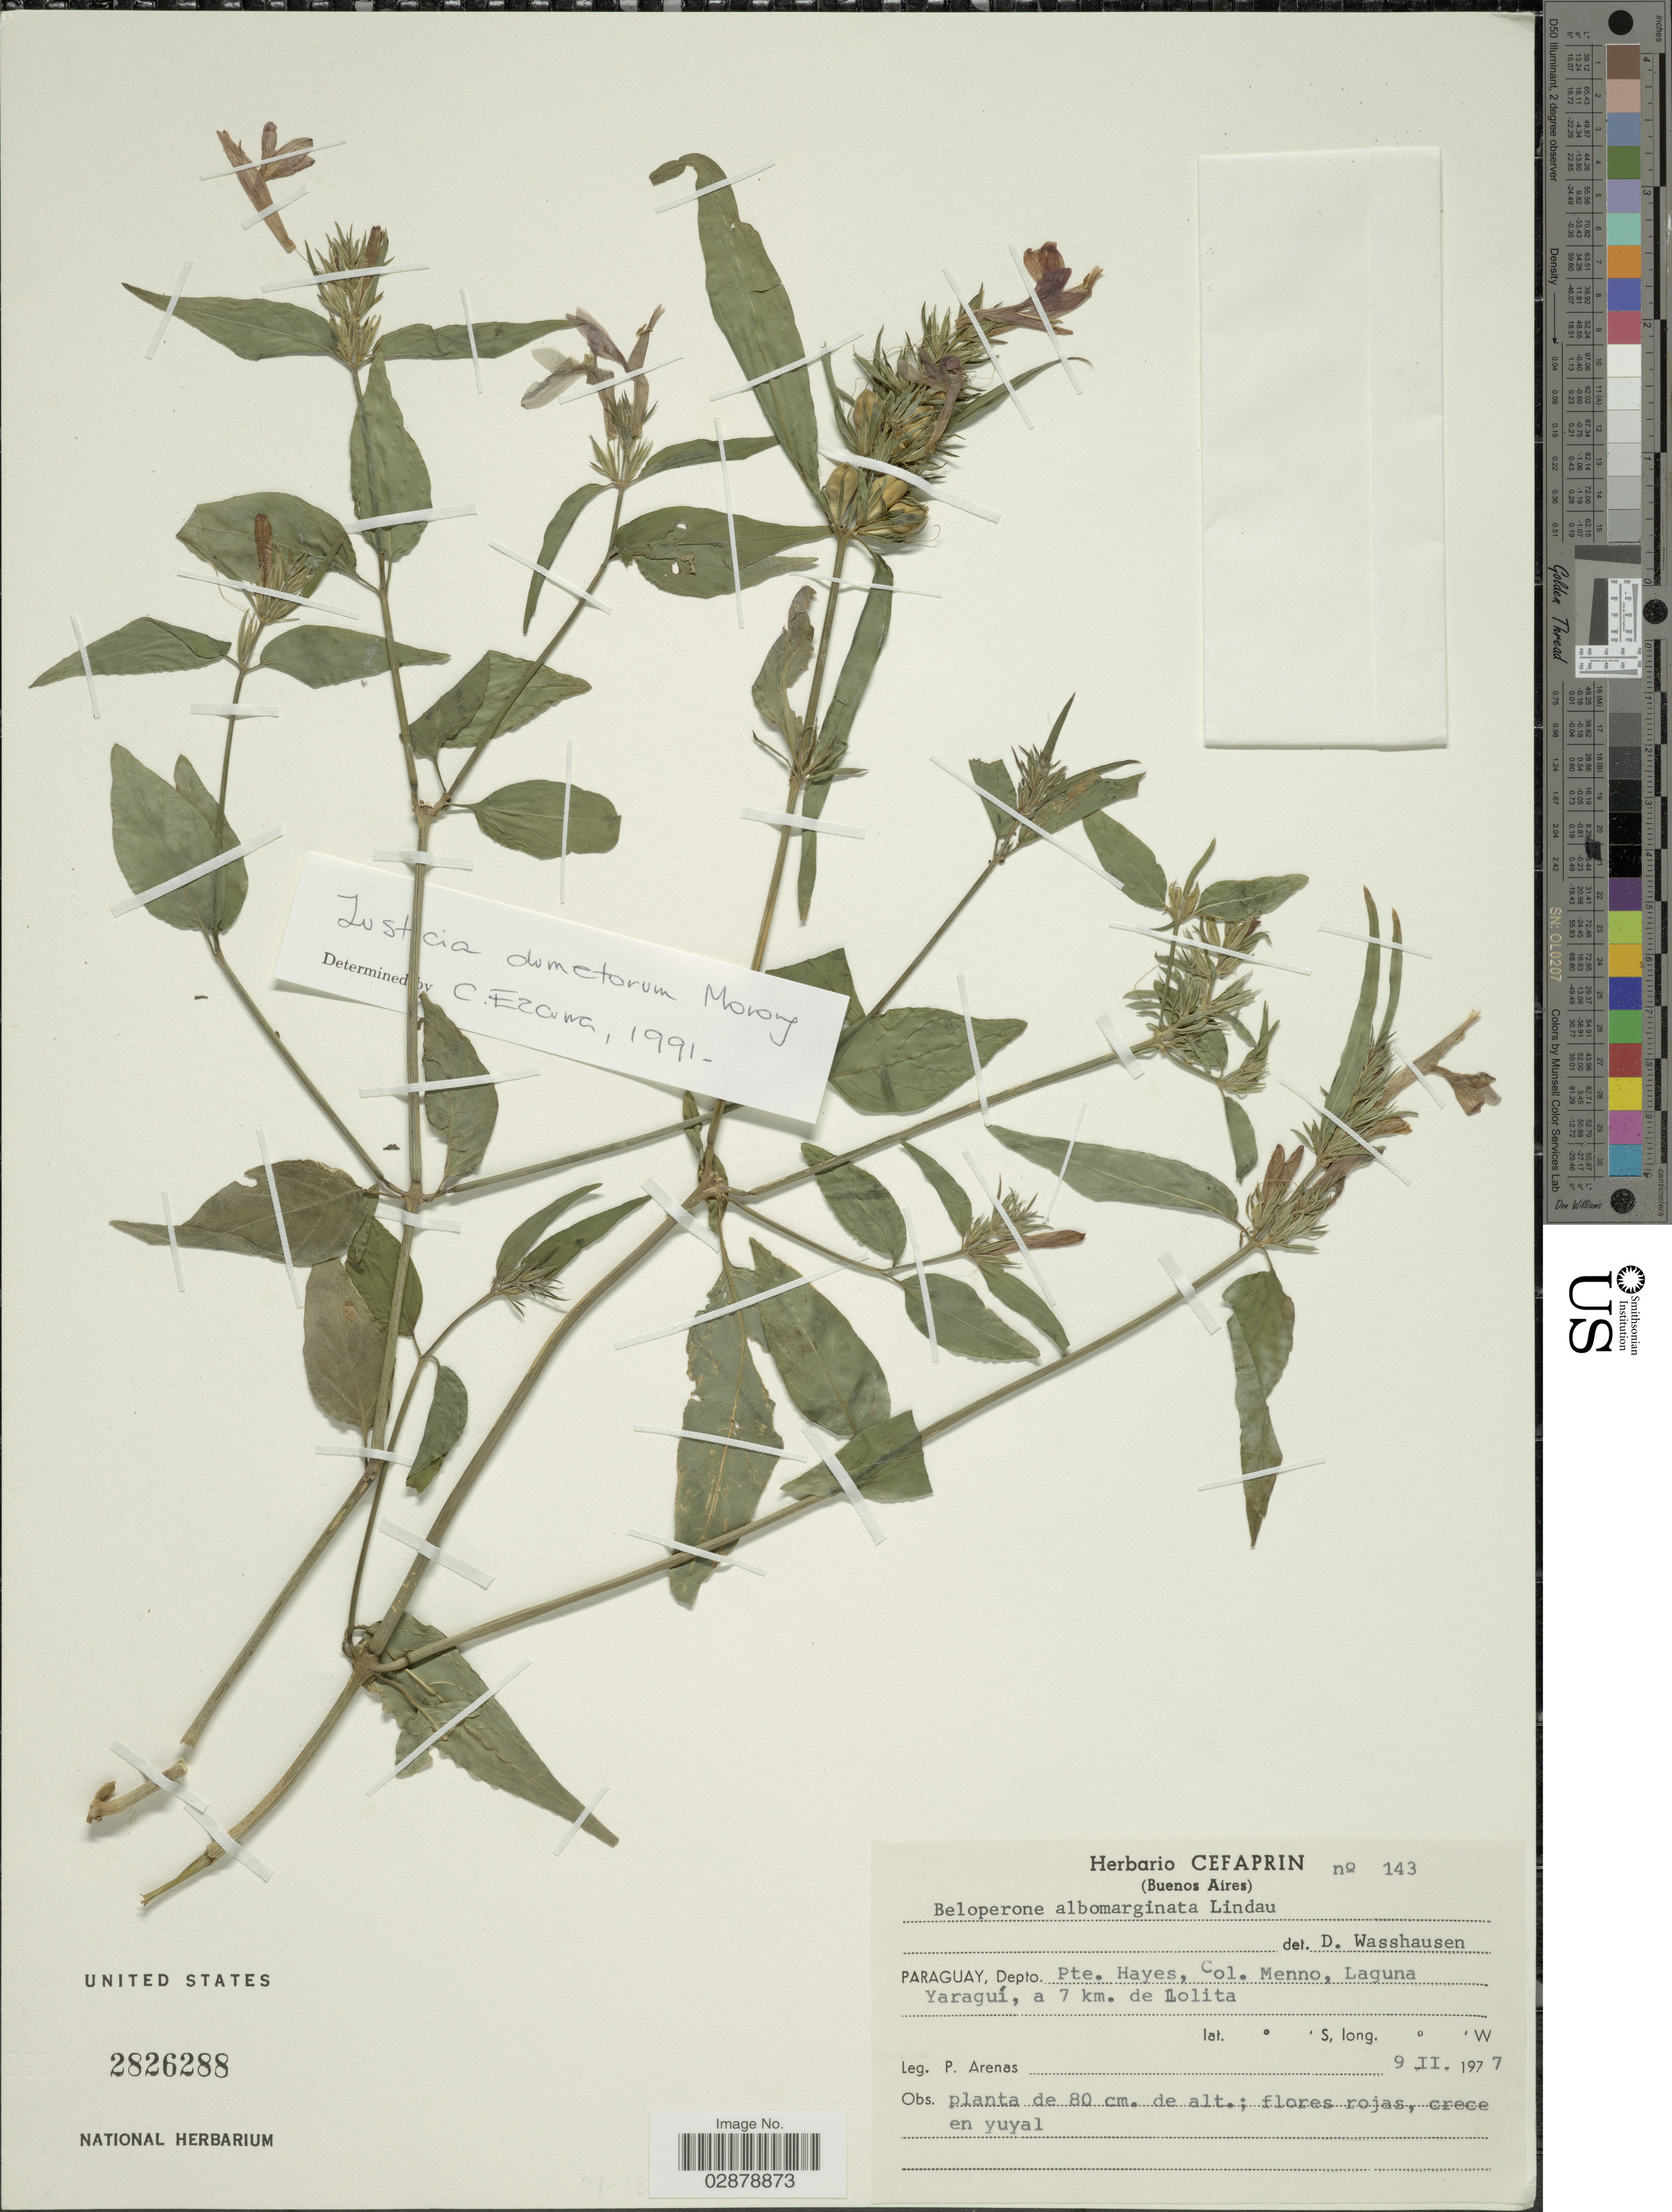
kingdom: Plantae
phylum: Tracheophyta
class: Magnoliopsida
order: Lamiales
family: Acanthaceae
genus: Justicia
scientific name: Justicia dumetorum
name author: Morong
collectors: P. Arenas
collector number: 143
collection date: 1977-02-09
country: Paraguay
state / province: Presidente Hayes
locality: Depto Pte. Hayes, Col. Menno, Laguna Yaraguí, a 7 km. de Lolita.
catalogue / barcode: US 2826288